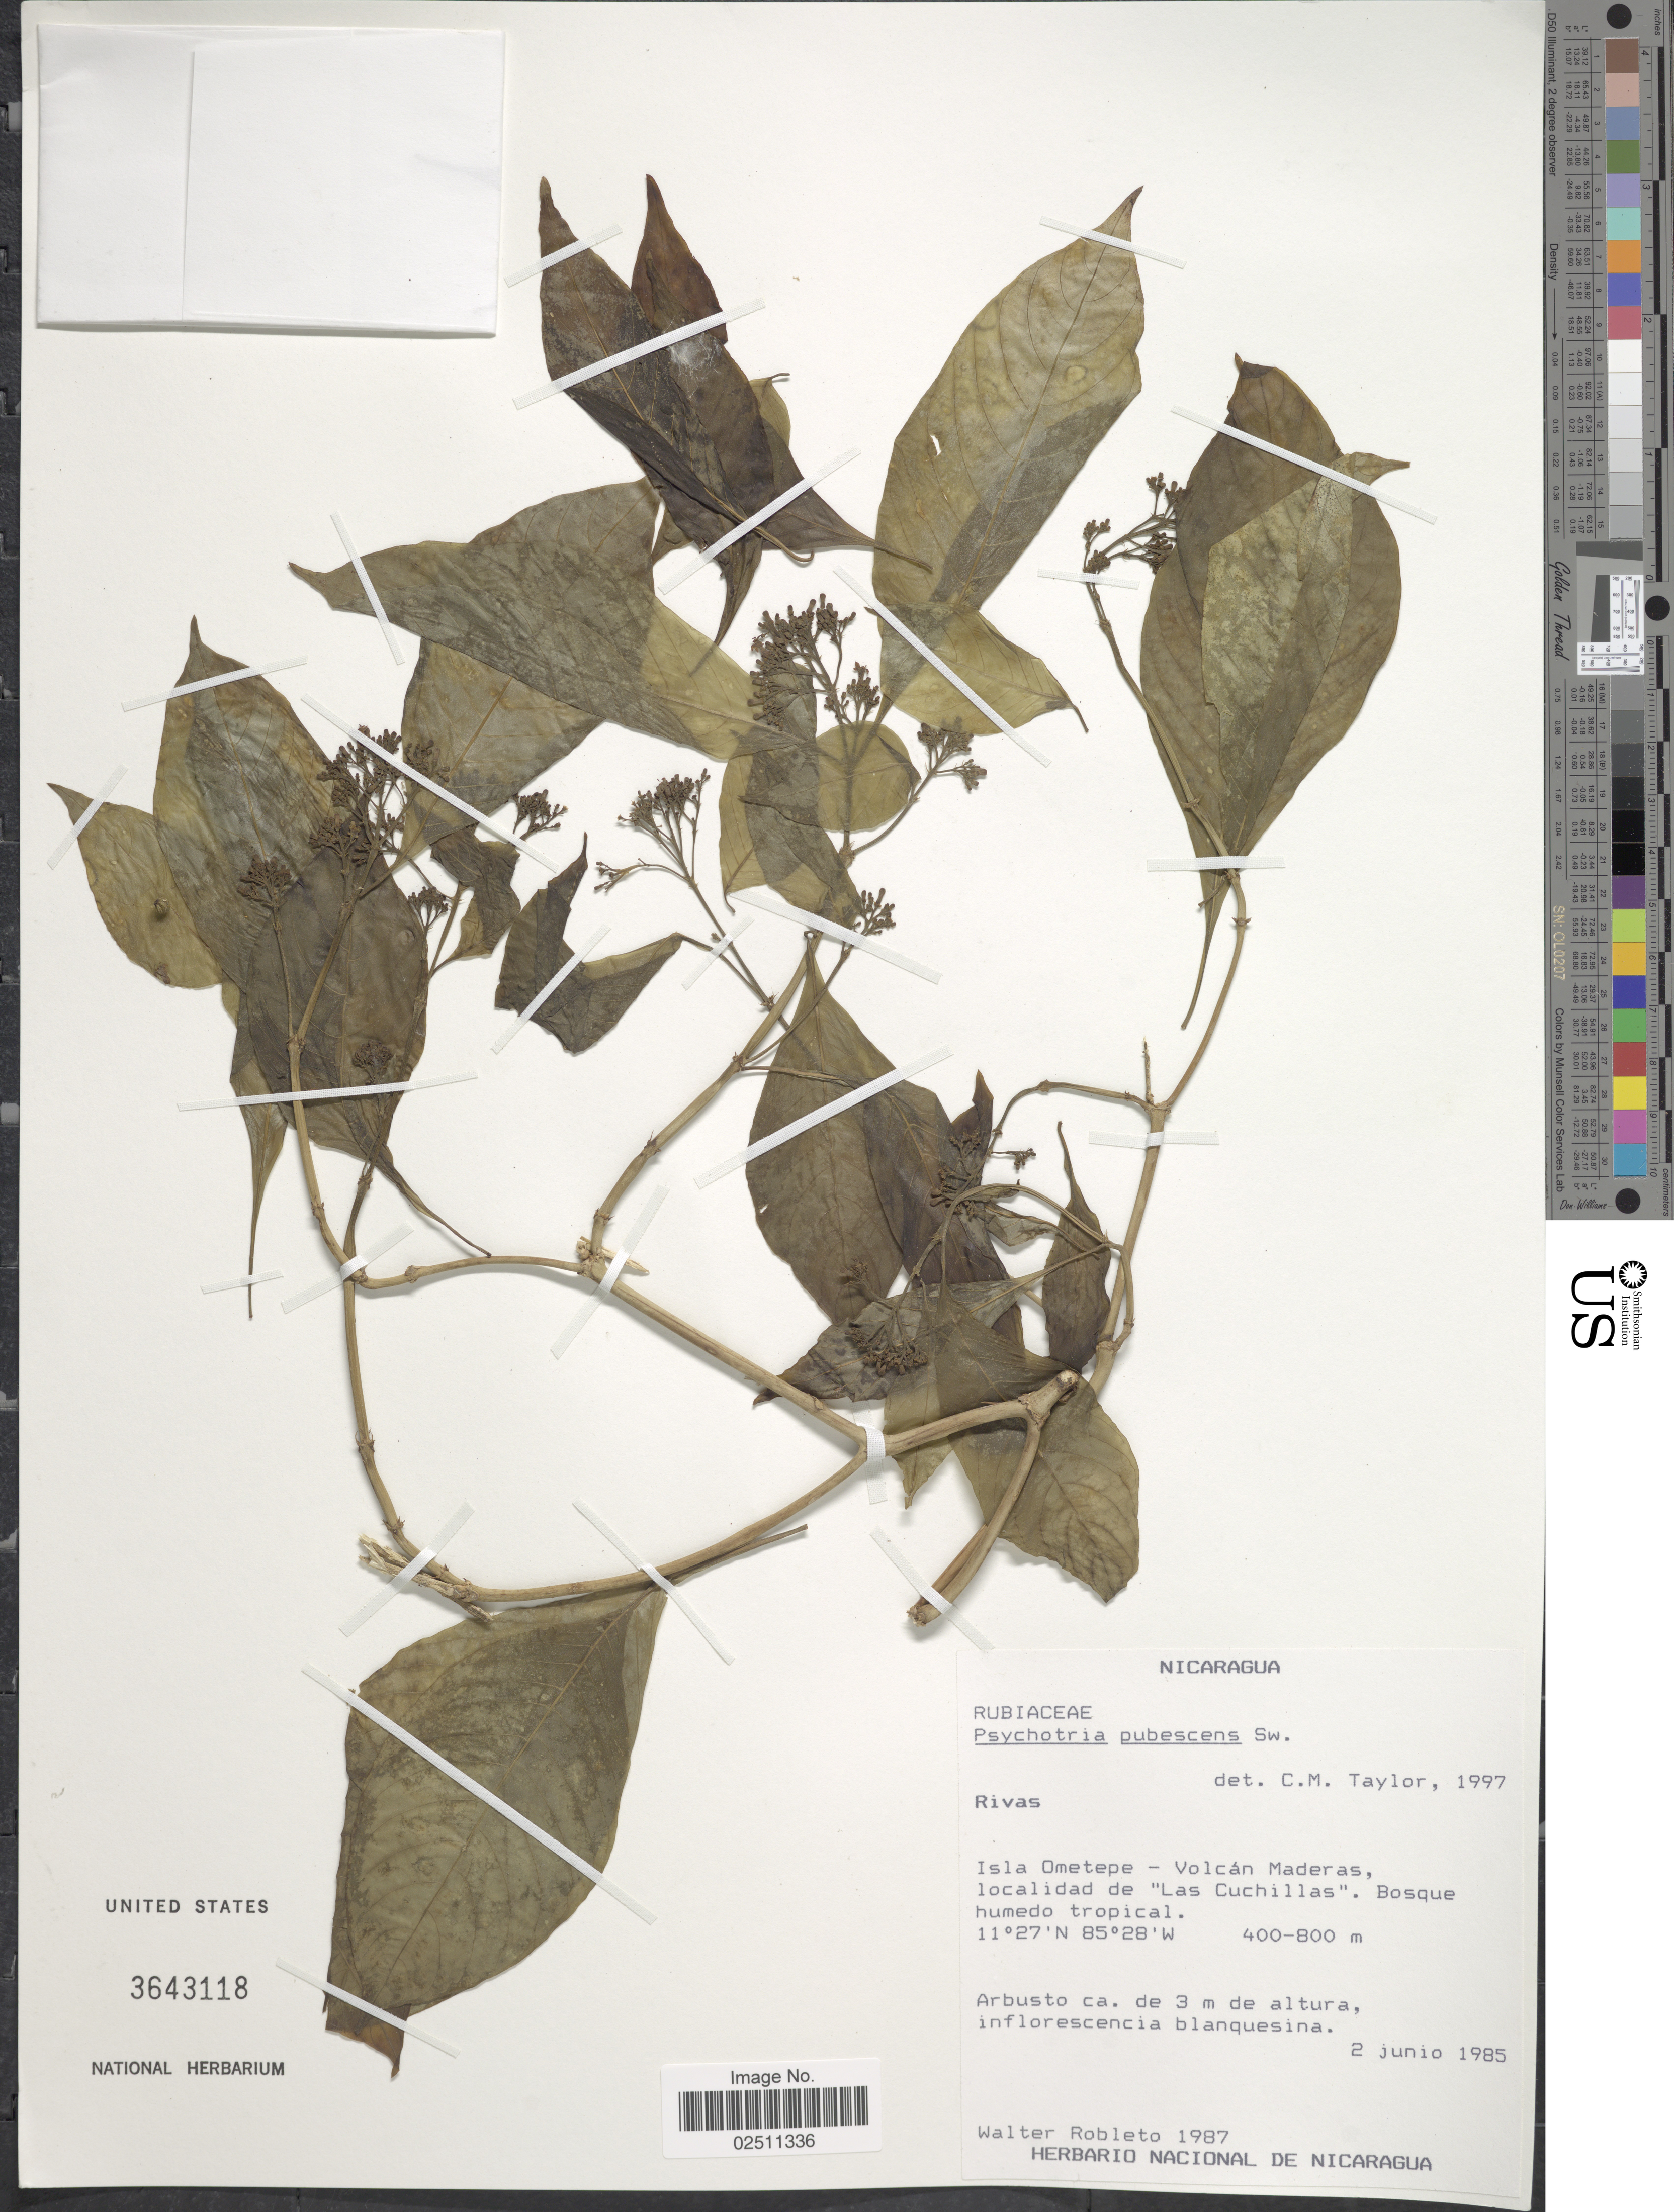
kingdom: Plantae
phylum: Tracheophyta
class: Magnoliopsida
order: Gentianales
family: Rubiaceae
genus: Psychotria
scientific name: Psychotria pubescens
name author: Sw.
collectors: W. Robleto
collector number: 1987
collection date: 1985-06-02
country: Nicaragua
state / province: Rivas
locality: Isla Ometepe-Volcan Maderas, localidad de "Las Cuchillas"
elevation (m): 400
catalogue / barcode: US 3643118